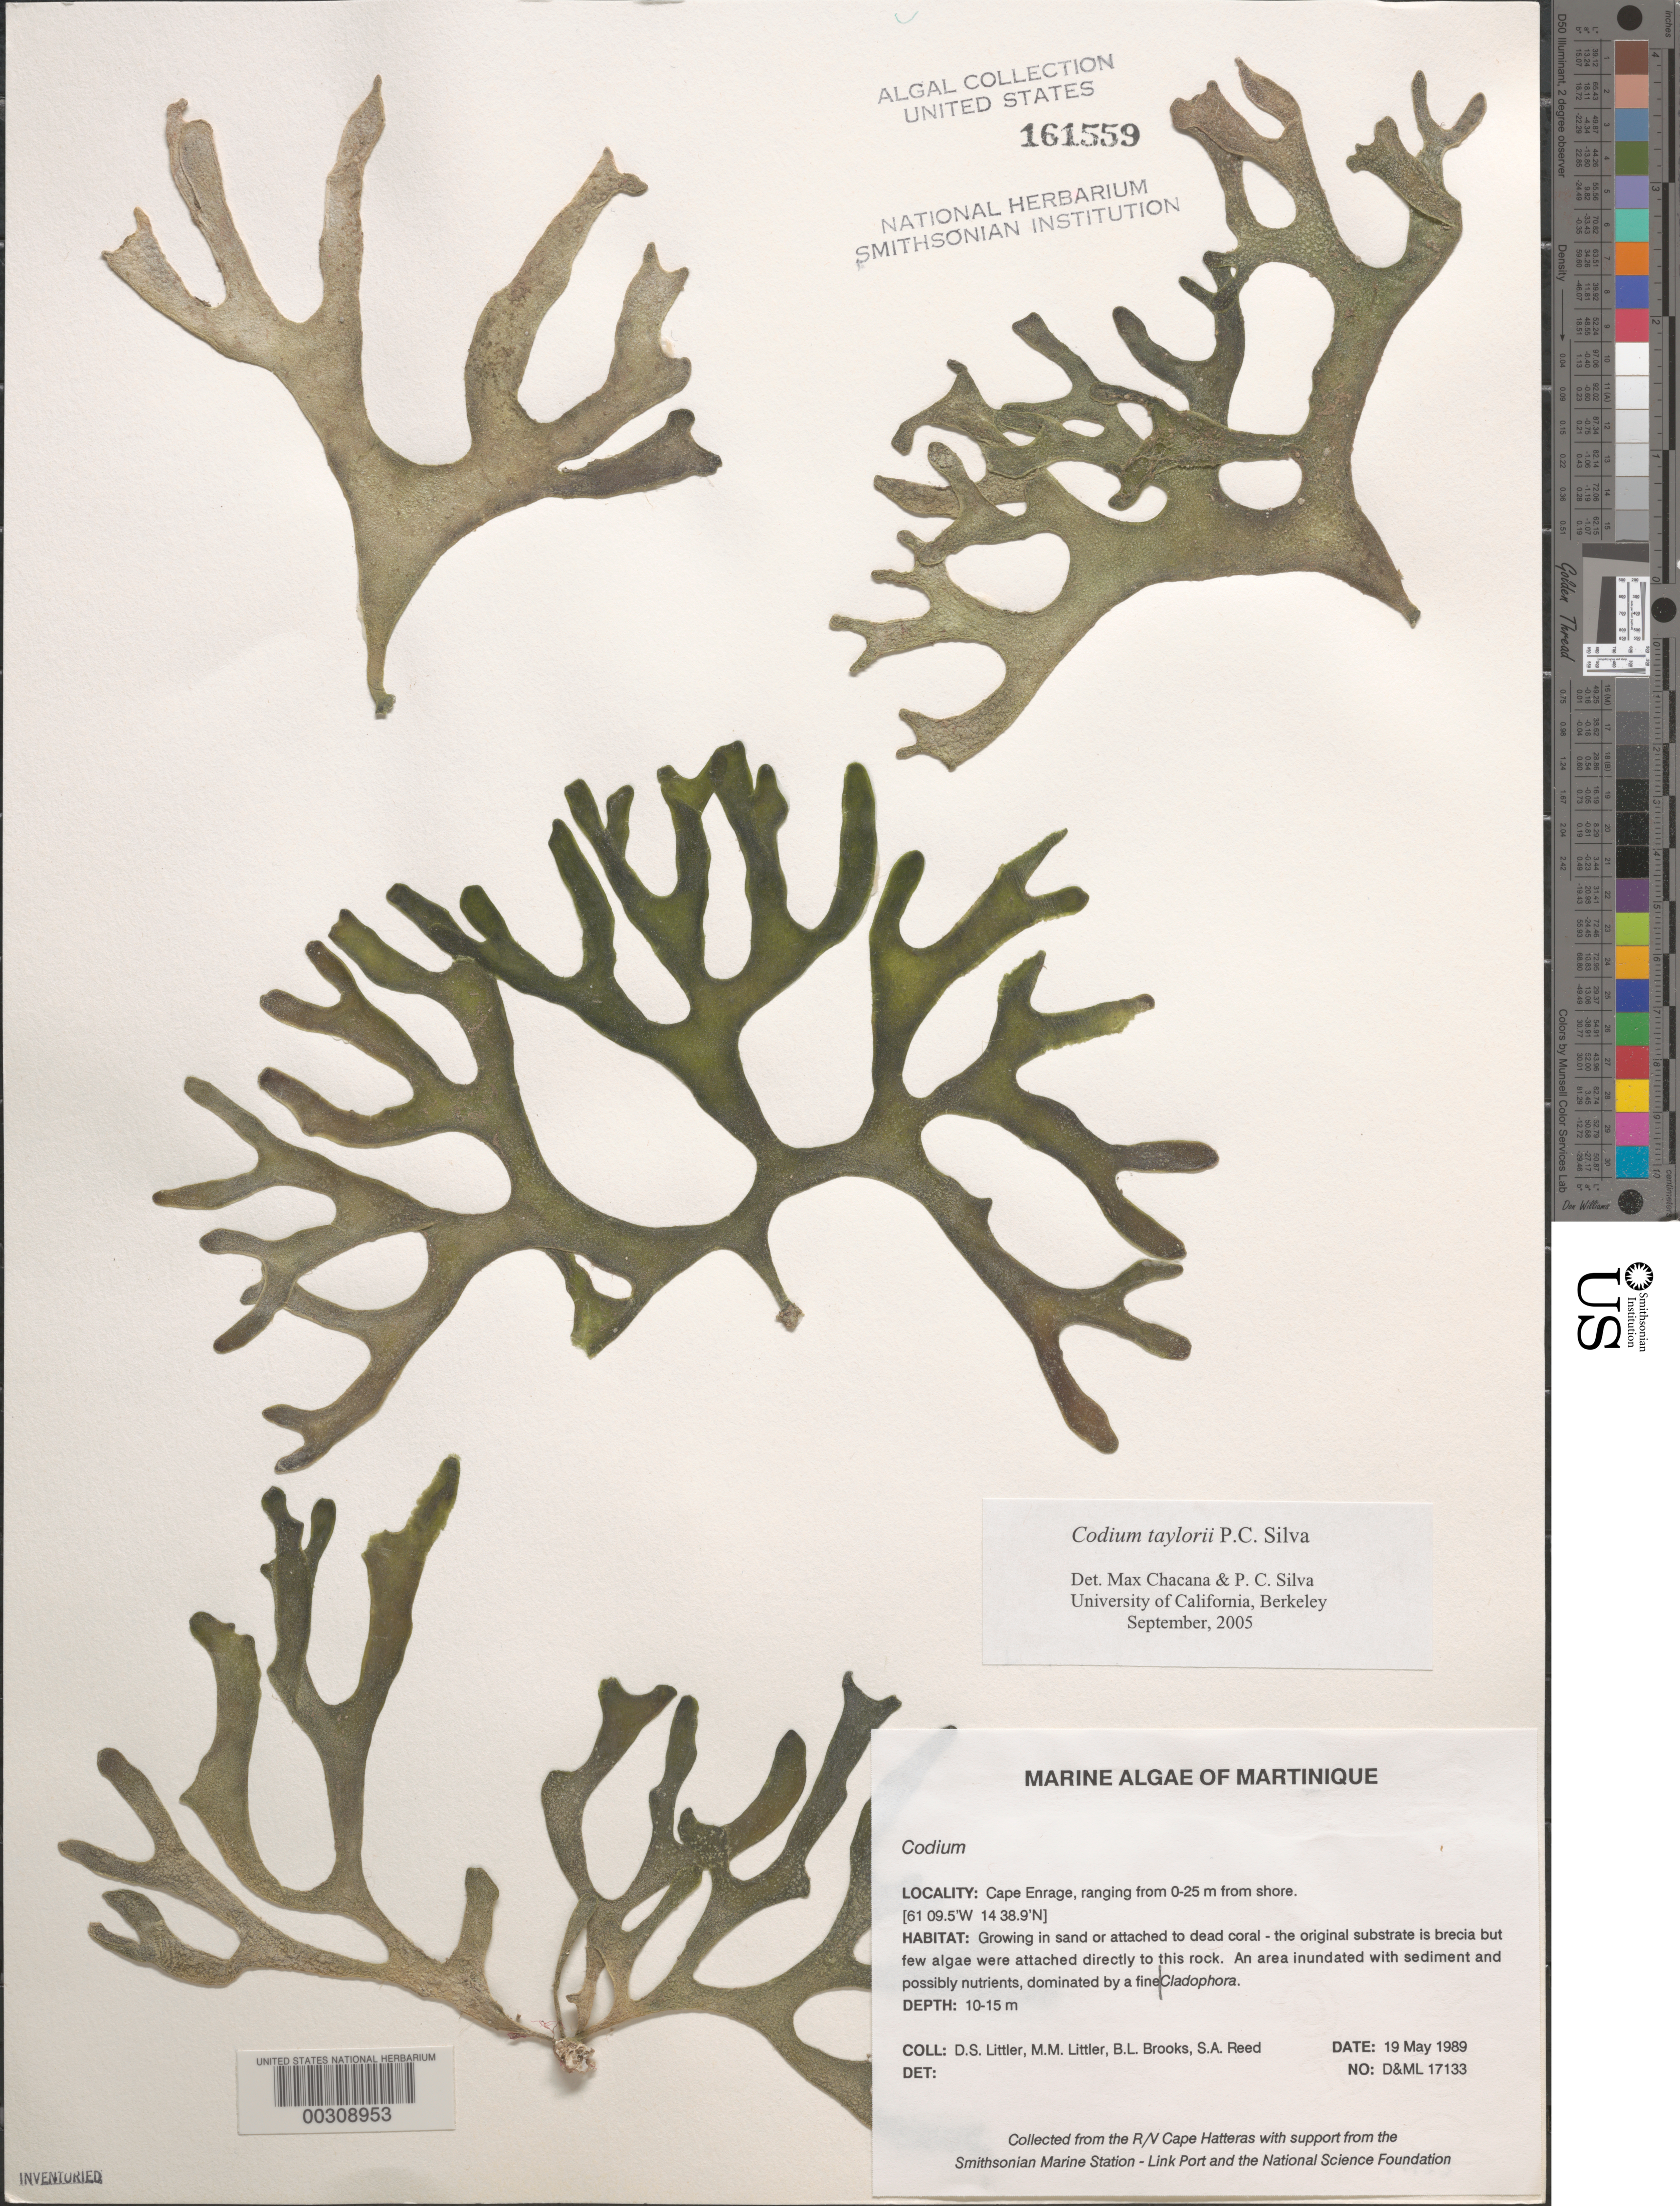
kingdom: Plantae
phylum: Chlorophyta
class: Ulvophyceae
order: Bryopsidales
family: Codiaceae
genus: Codium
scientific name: Codium taylorii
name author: P.C. Silva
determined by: Chacana, M. E.; Silva, P. C.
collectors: D. S. Littler, M. M. Littler, B. Brooks & S. Reed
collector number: D&ML 17133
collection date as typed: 19 May 1989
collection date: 1989-05-19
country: Martinique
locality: Cape Enrage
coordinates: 14 38.9'N, 61 09.5'W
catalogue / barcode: US 161559